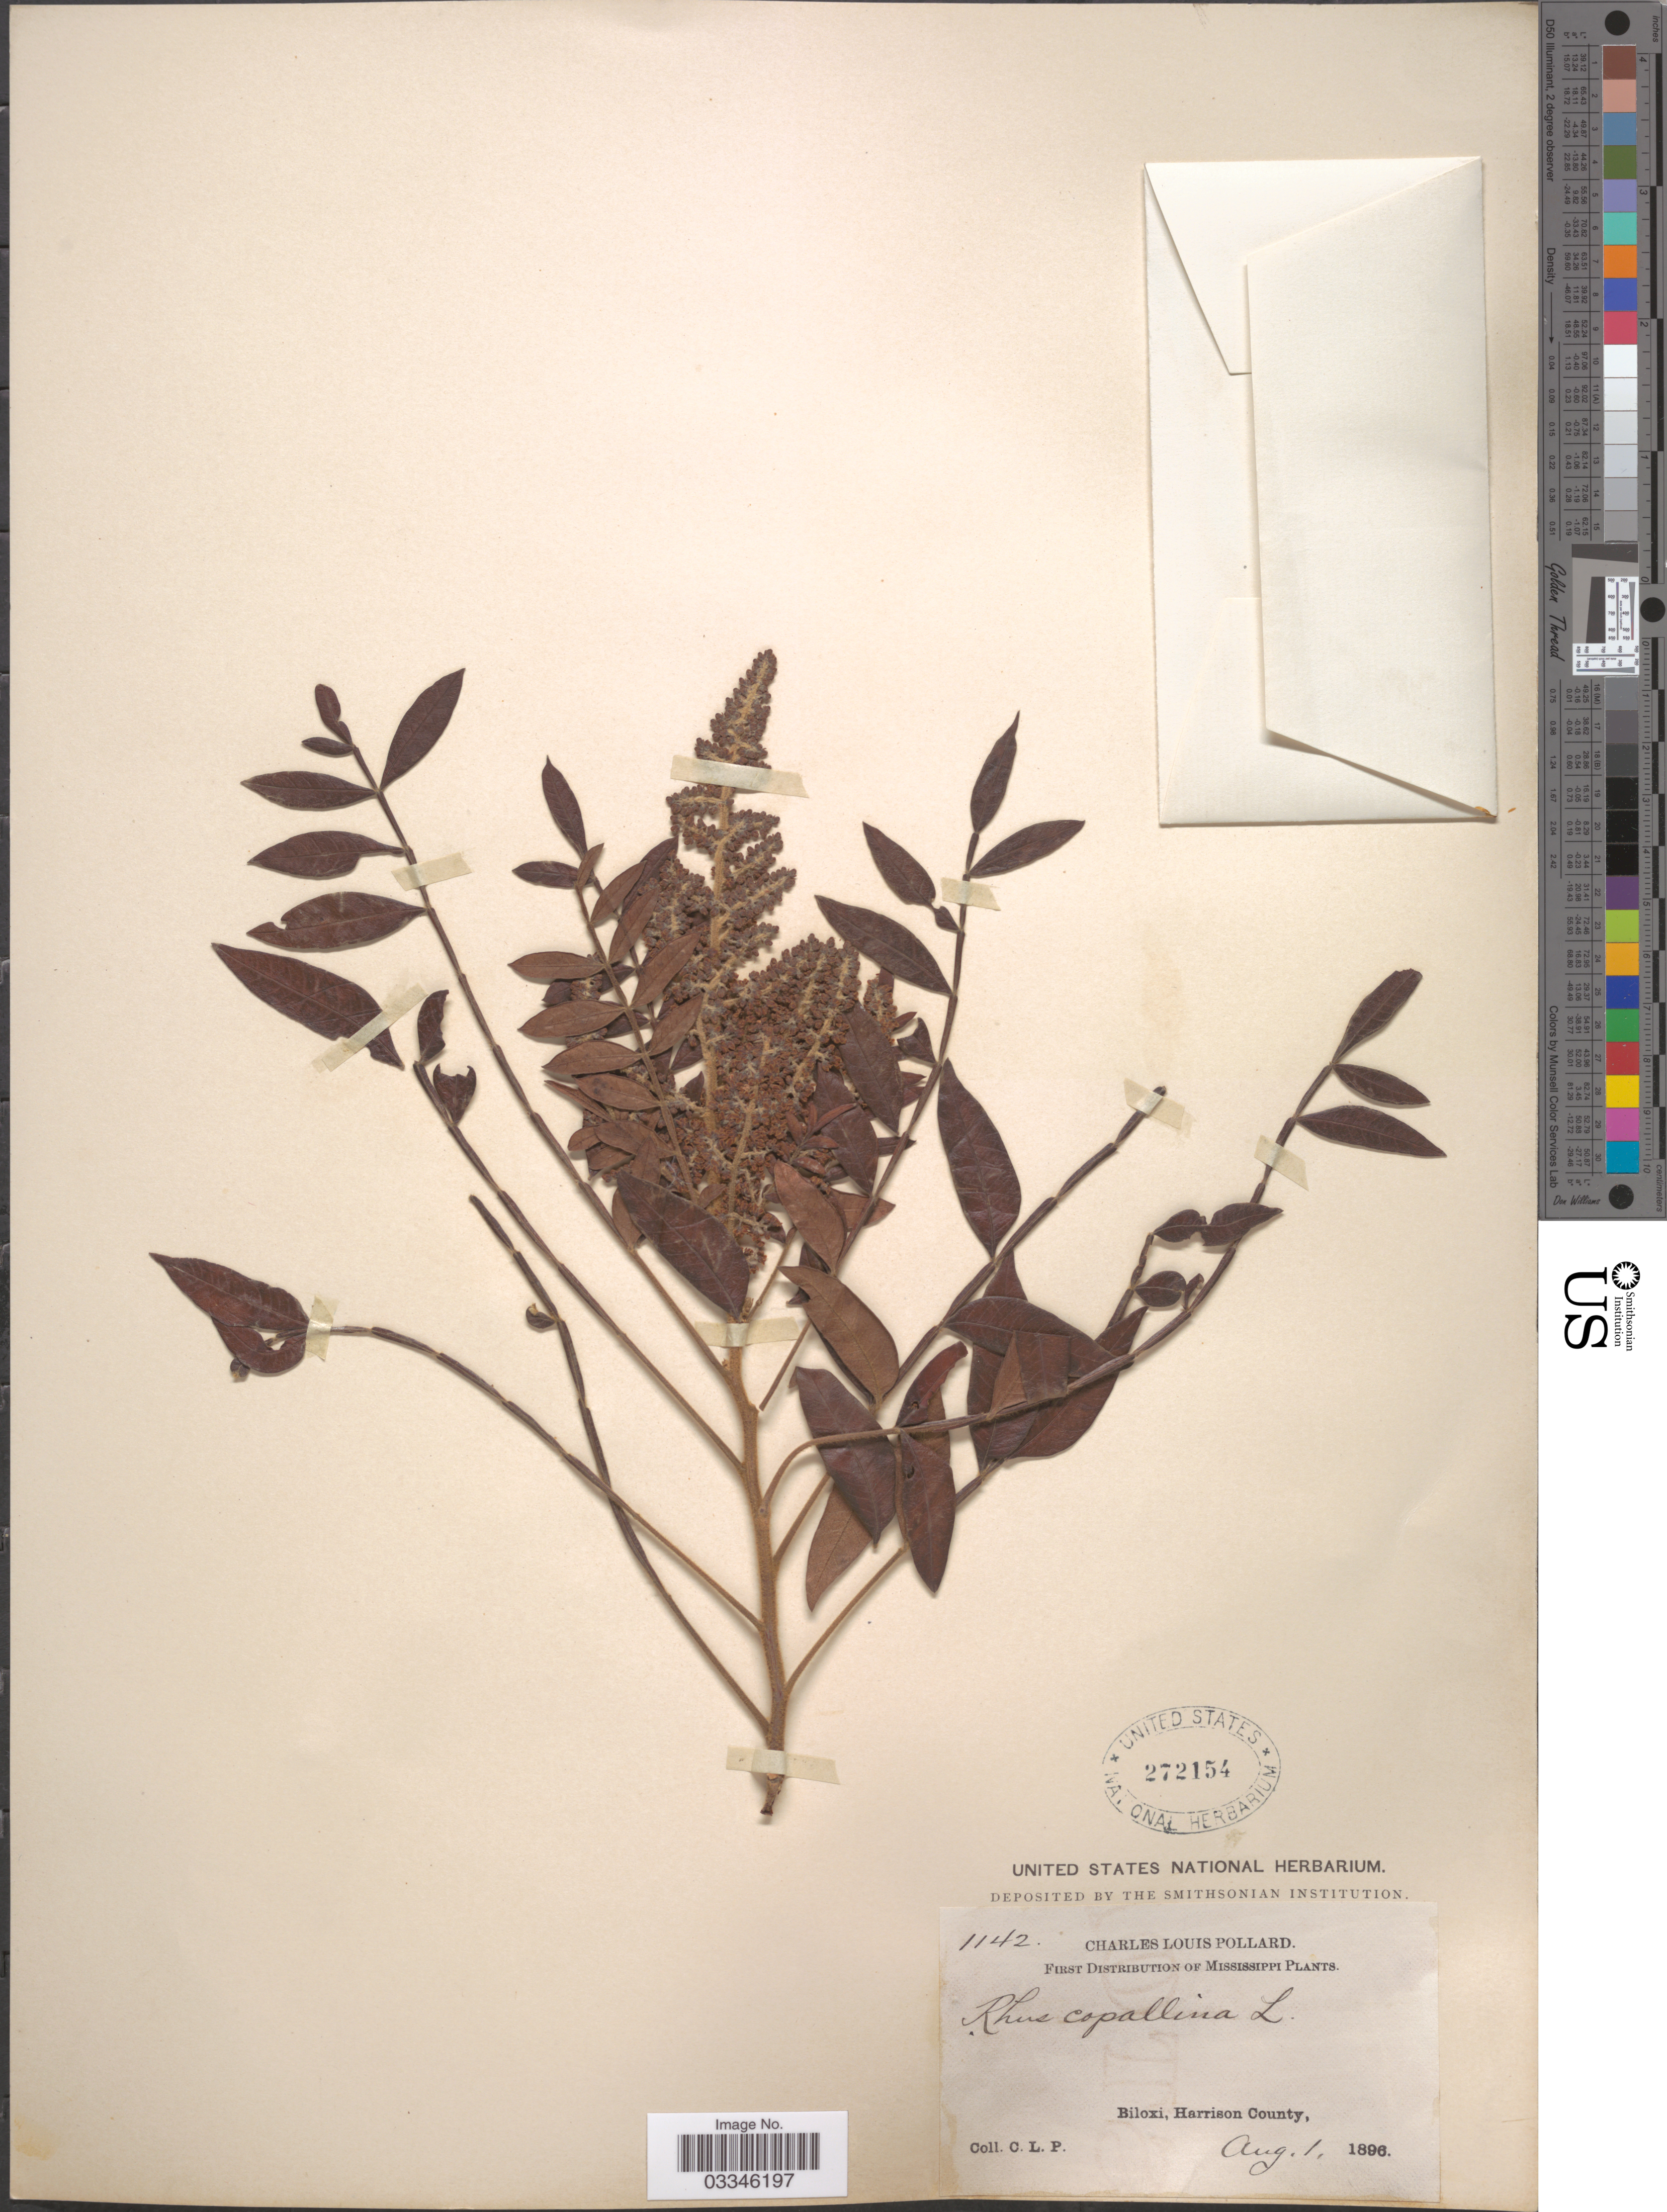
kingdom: Plantae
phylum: Tracheophyta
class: Magnoliopsida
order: Sapindales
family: Anacardiaceae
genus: Rhus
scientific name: Rhus leucantha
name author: Jacq.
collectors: C. L. Pollard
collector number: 1142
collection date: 1896-08-01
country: United States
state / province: Mississippi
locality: Biloxi, Harrison County.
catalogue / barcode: US 272154